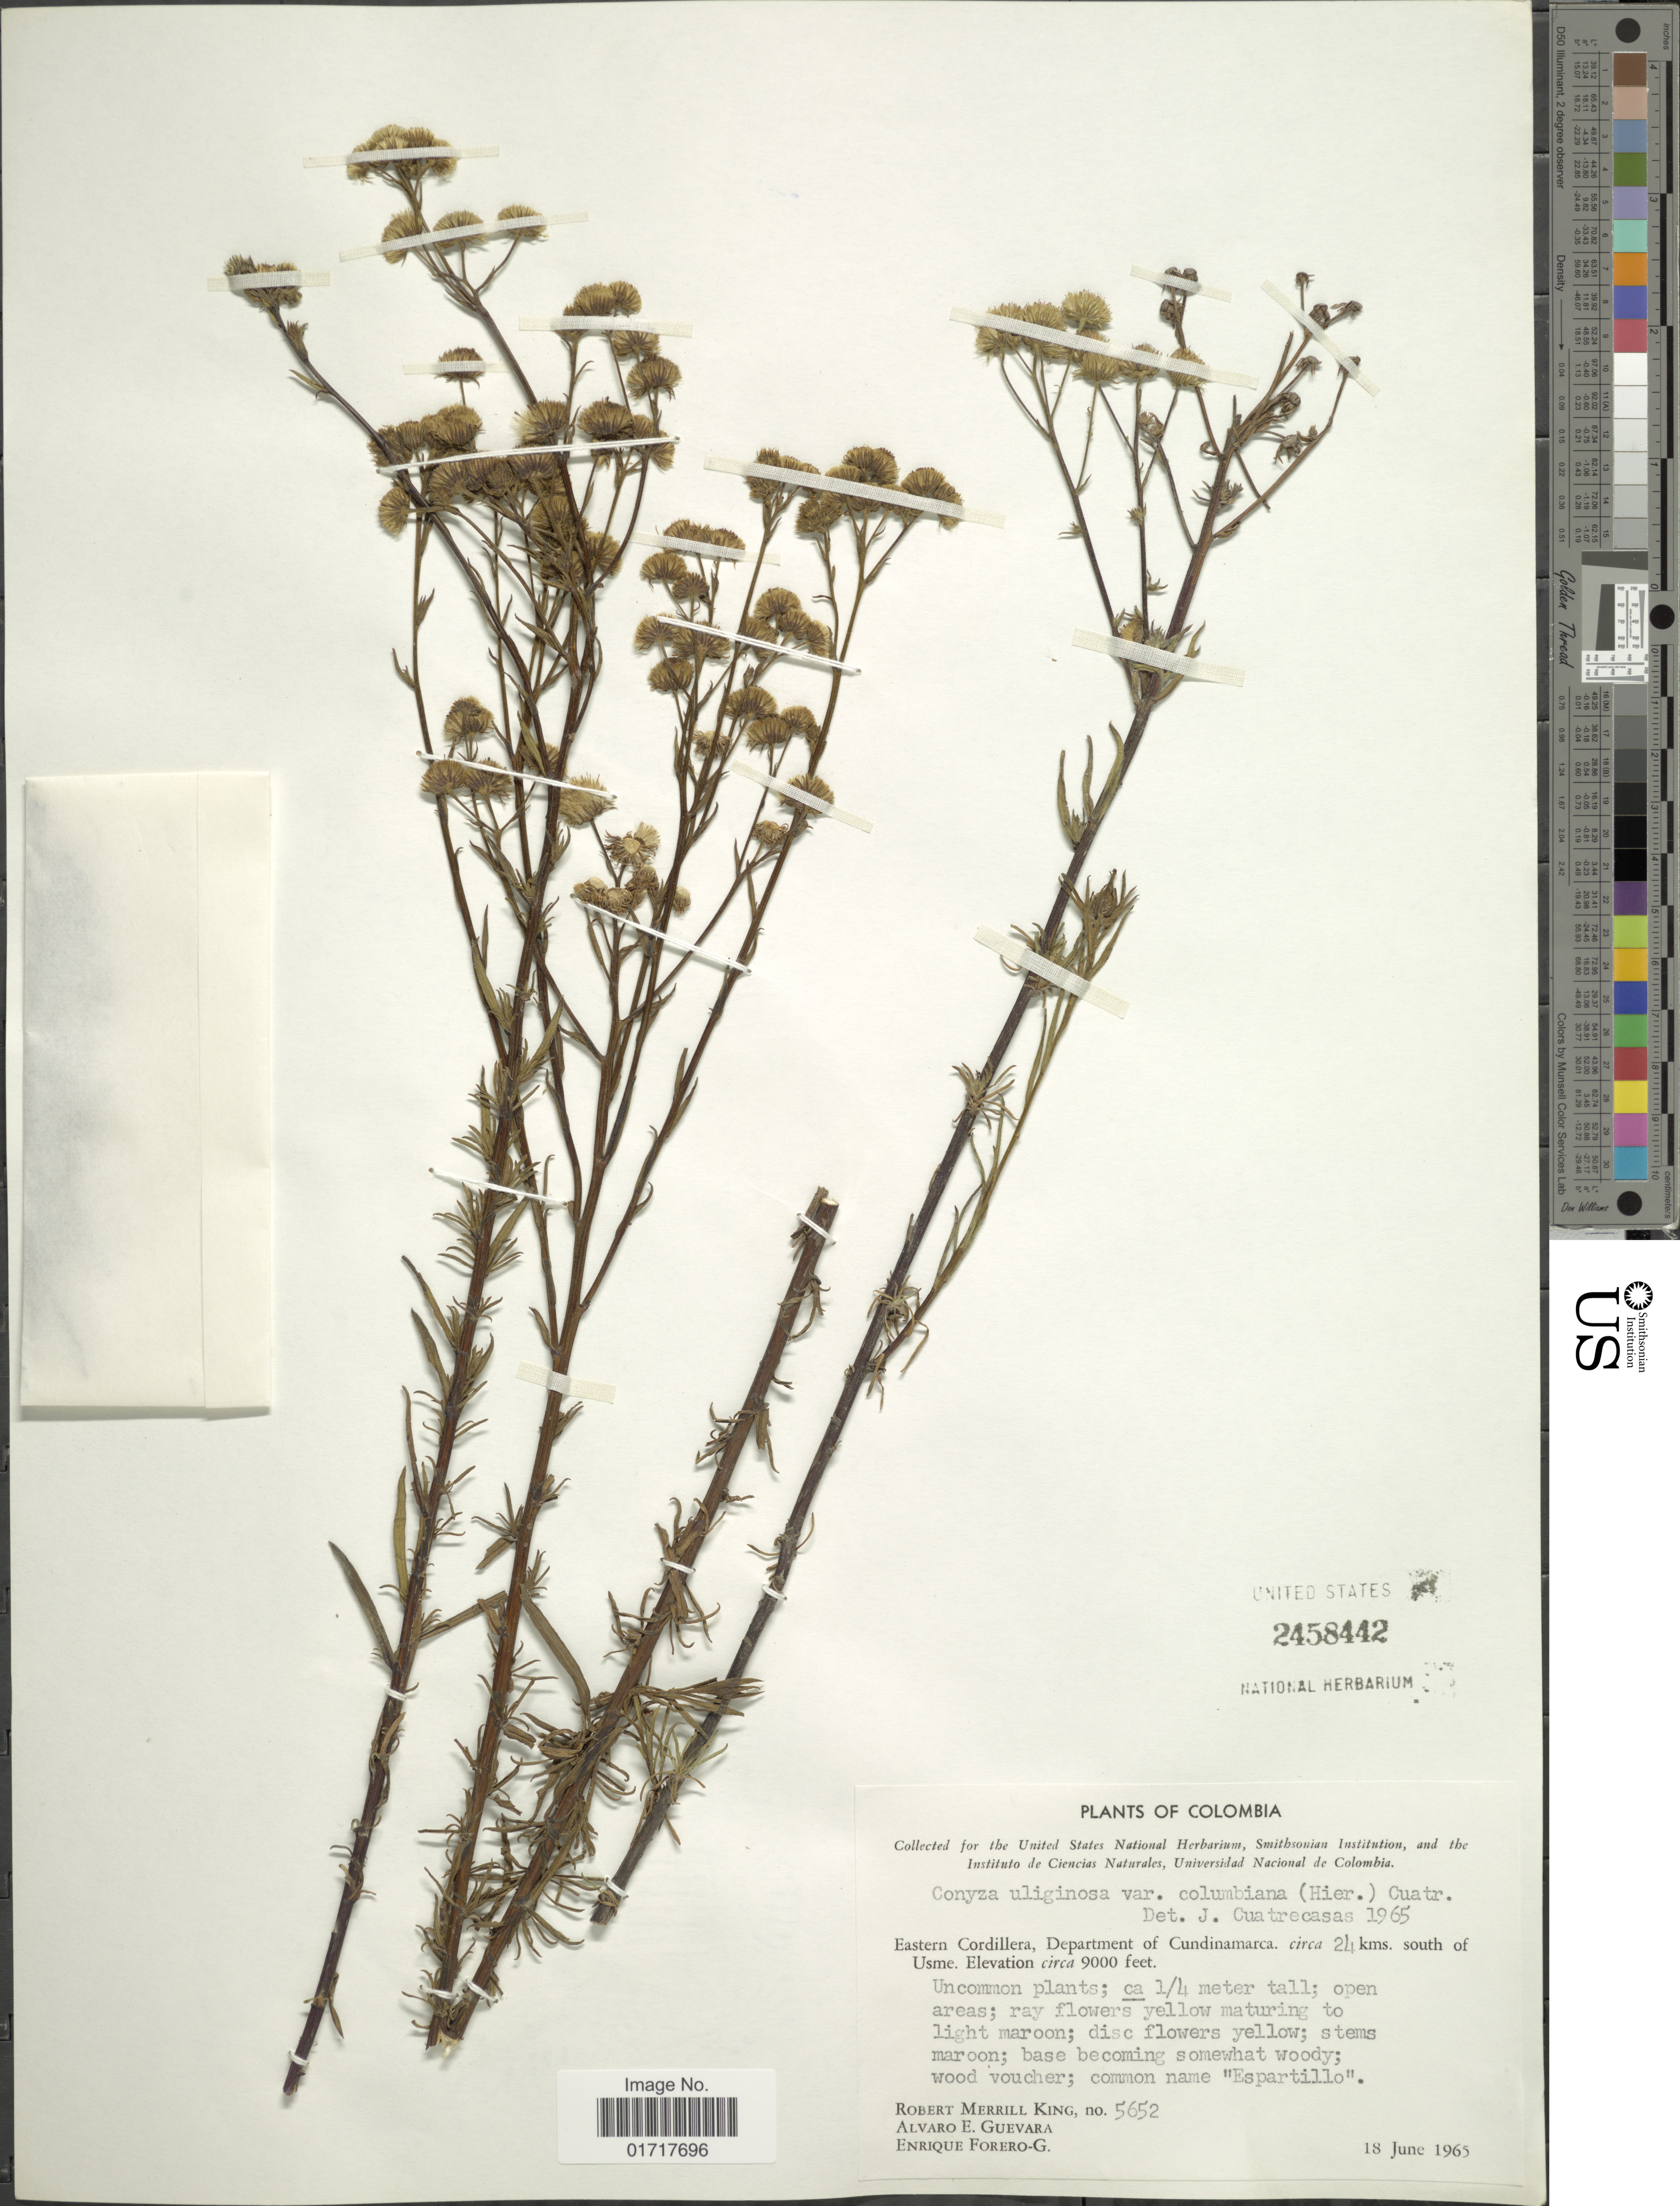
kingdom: Plantae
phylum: Tracheophyta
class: Magnoliopsida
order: Asterales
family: Asteraceae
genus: Conyza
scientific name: Conyza uliginosa var. colimbiana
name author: (Hieron.) Cuatrec.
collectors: R. M. King, A. E. Guevara & E. Forero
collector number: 5652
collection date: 1965-06-18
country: Colombia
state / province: Cundinamarca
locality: Eastern Cordillera, Department of Cundinamarca, circa 24 kms south of Usme.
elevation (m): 2743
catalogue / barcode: US 2458442